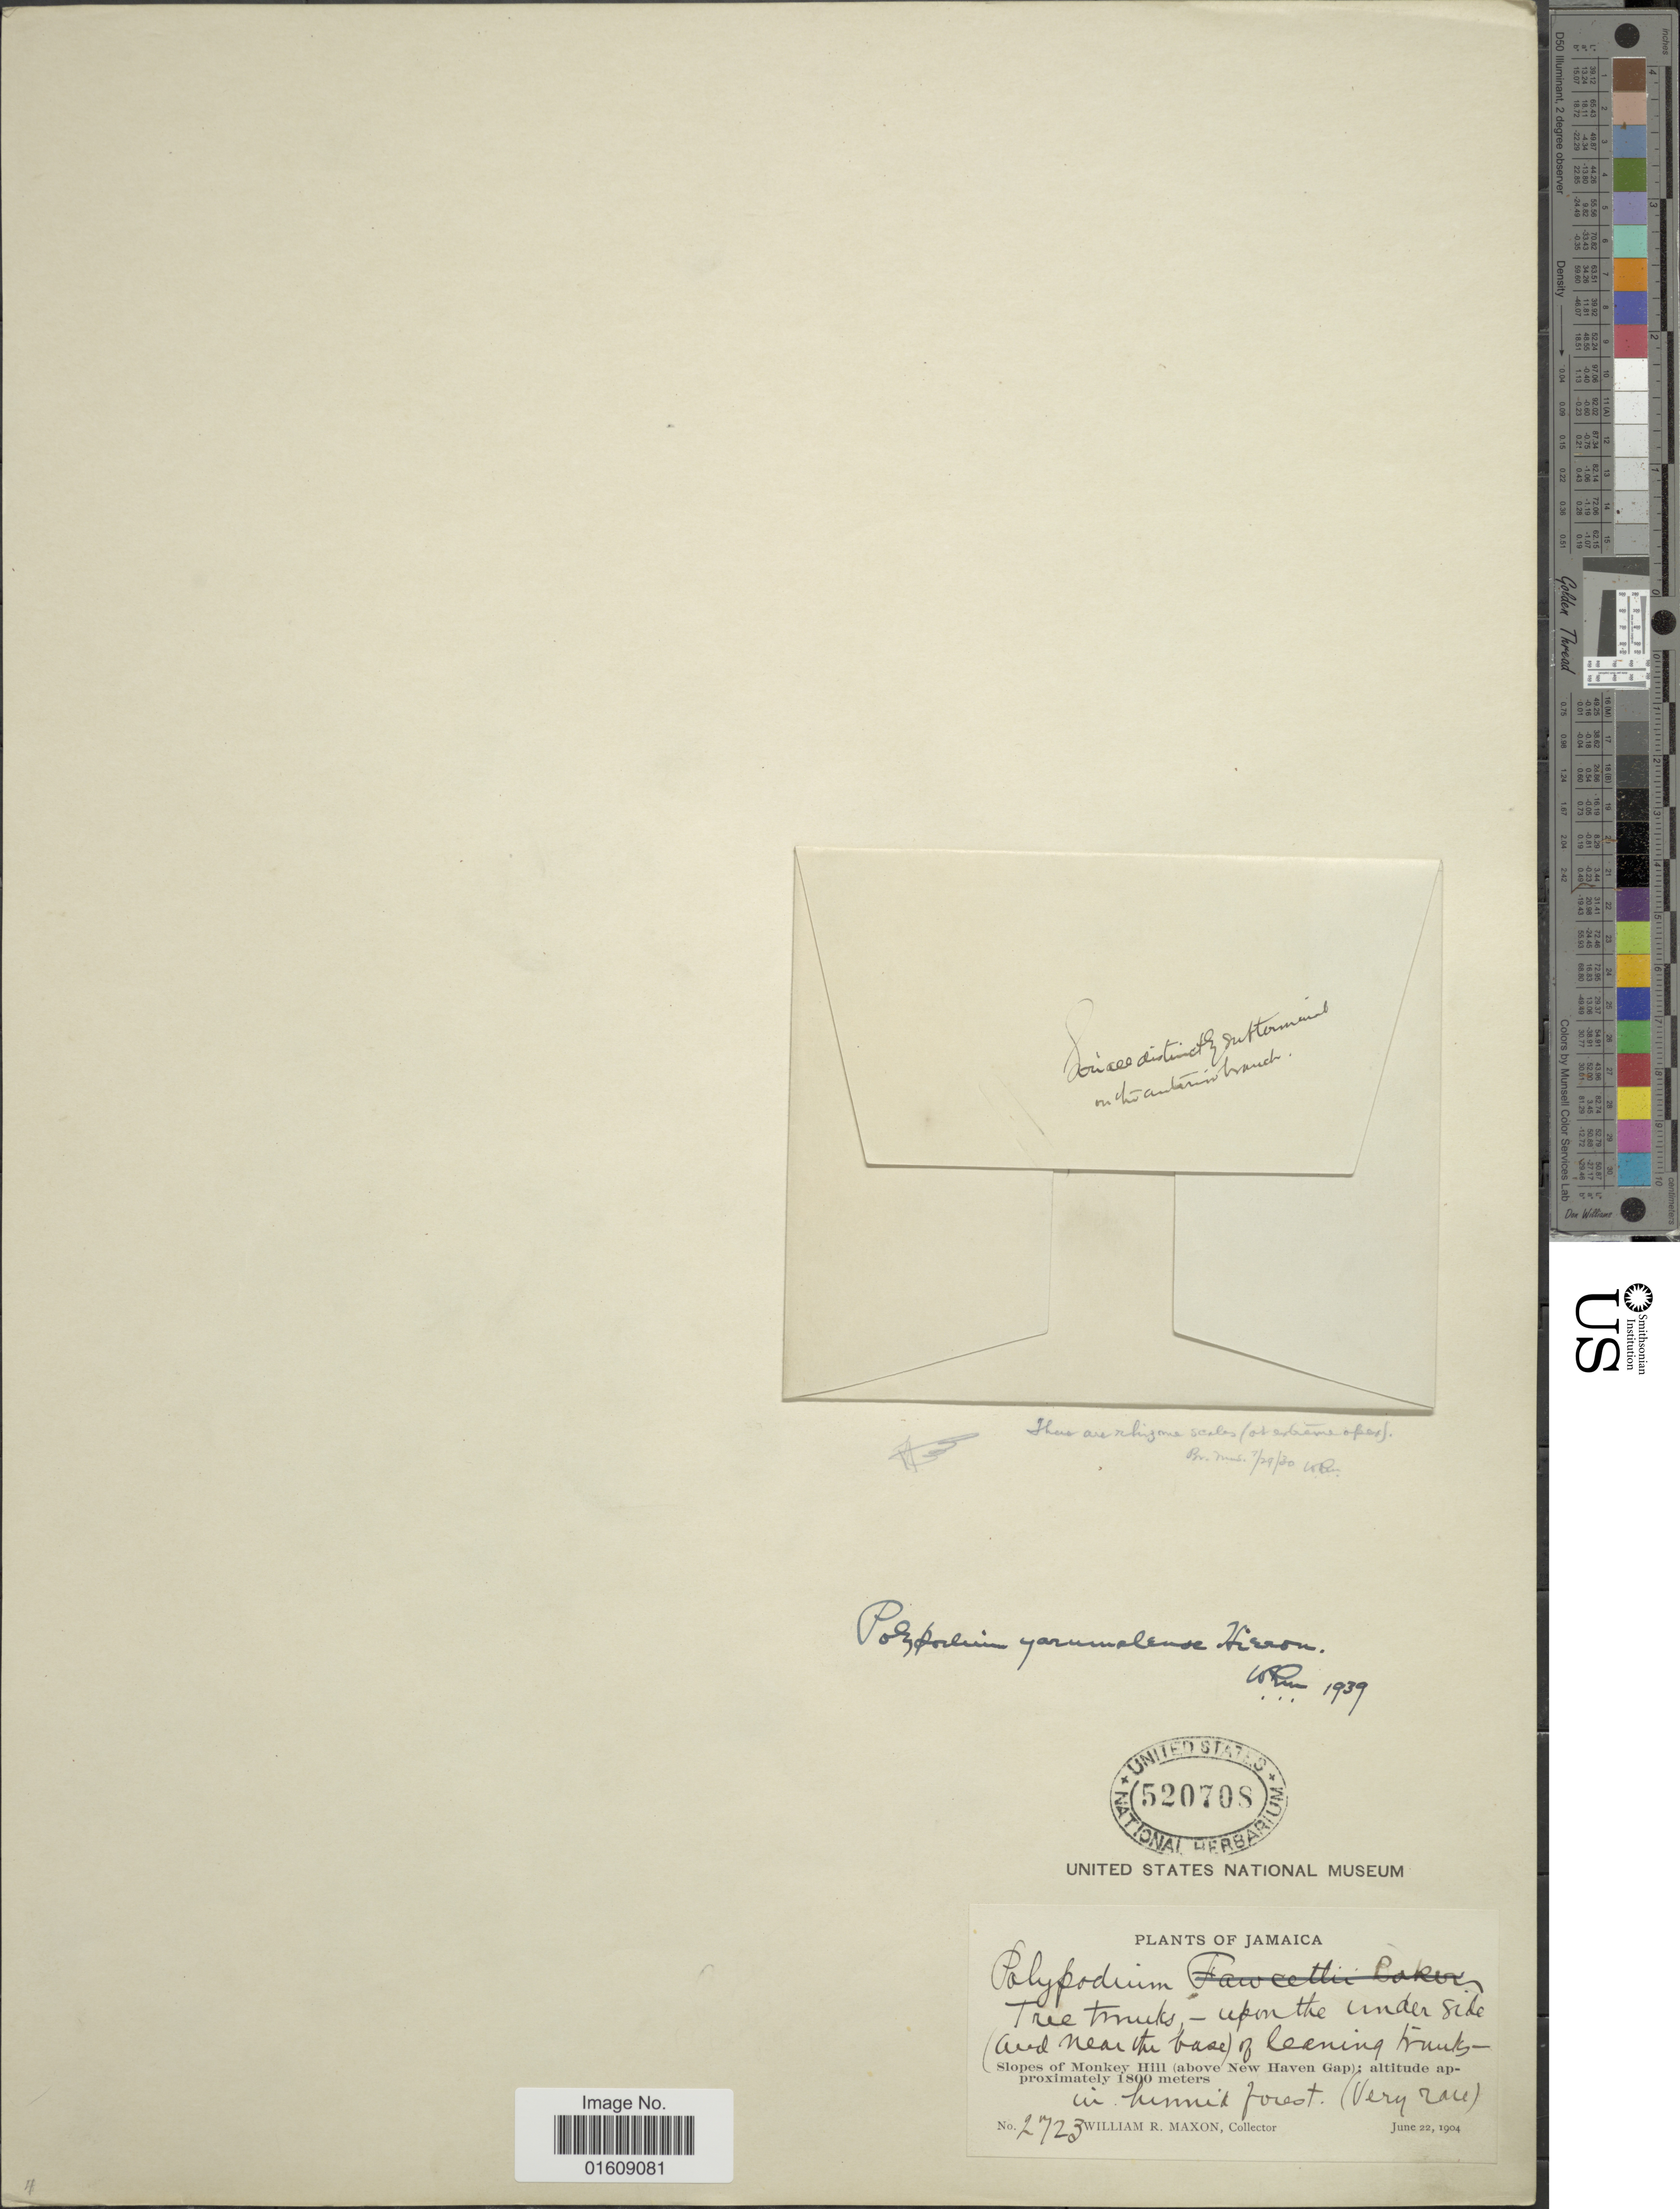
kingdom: Plantae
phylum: Tracheophyta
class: Polypodiopsida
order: Polypodiales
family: Polypodiaceae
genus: Enterosora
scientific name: Enterosora parietina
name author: (Klotzsch) L.E. Bishop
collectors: W. R. Maxon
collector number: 2723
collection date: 1904-06-22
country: Jamaica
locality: Jamaica, slopes of Monkey Hill (above New Haven Gap).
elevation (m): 1800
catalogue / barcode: US 520708